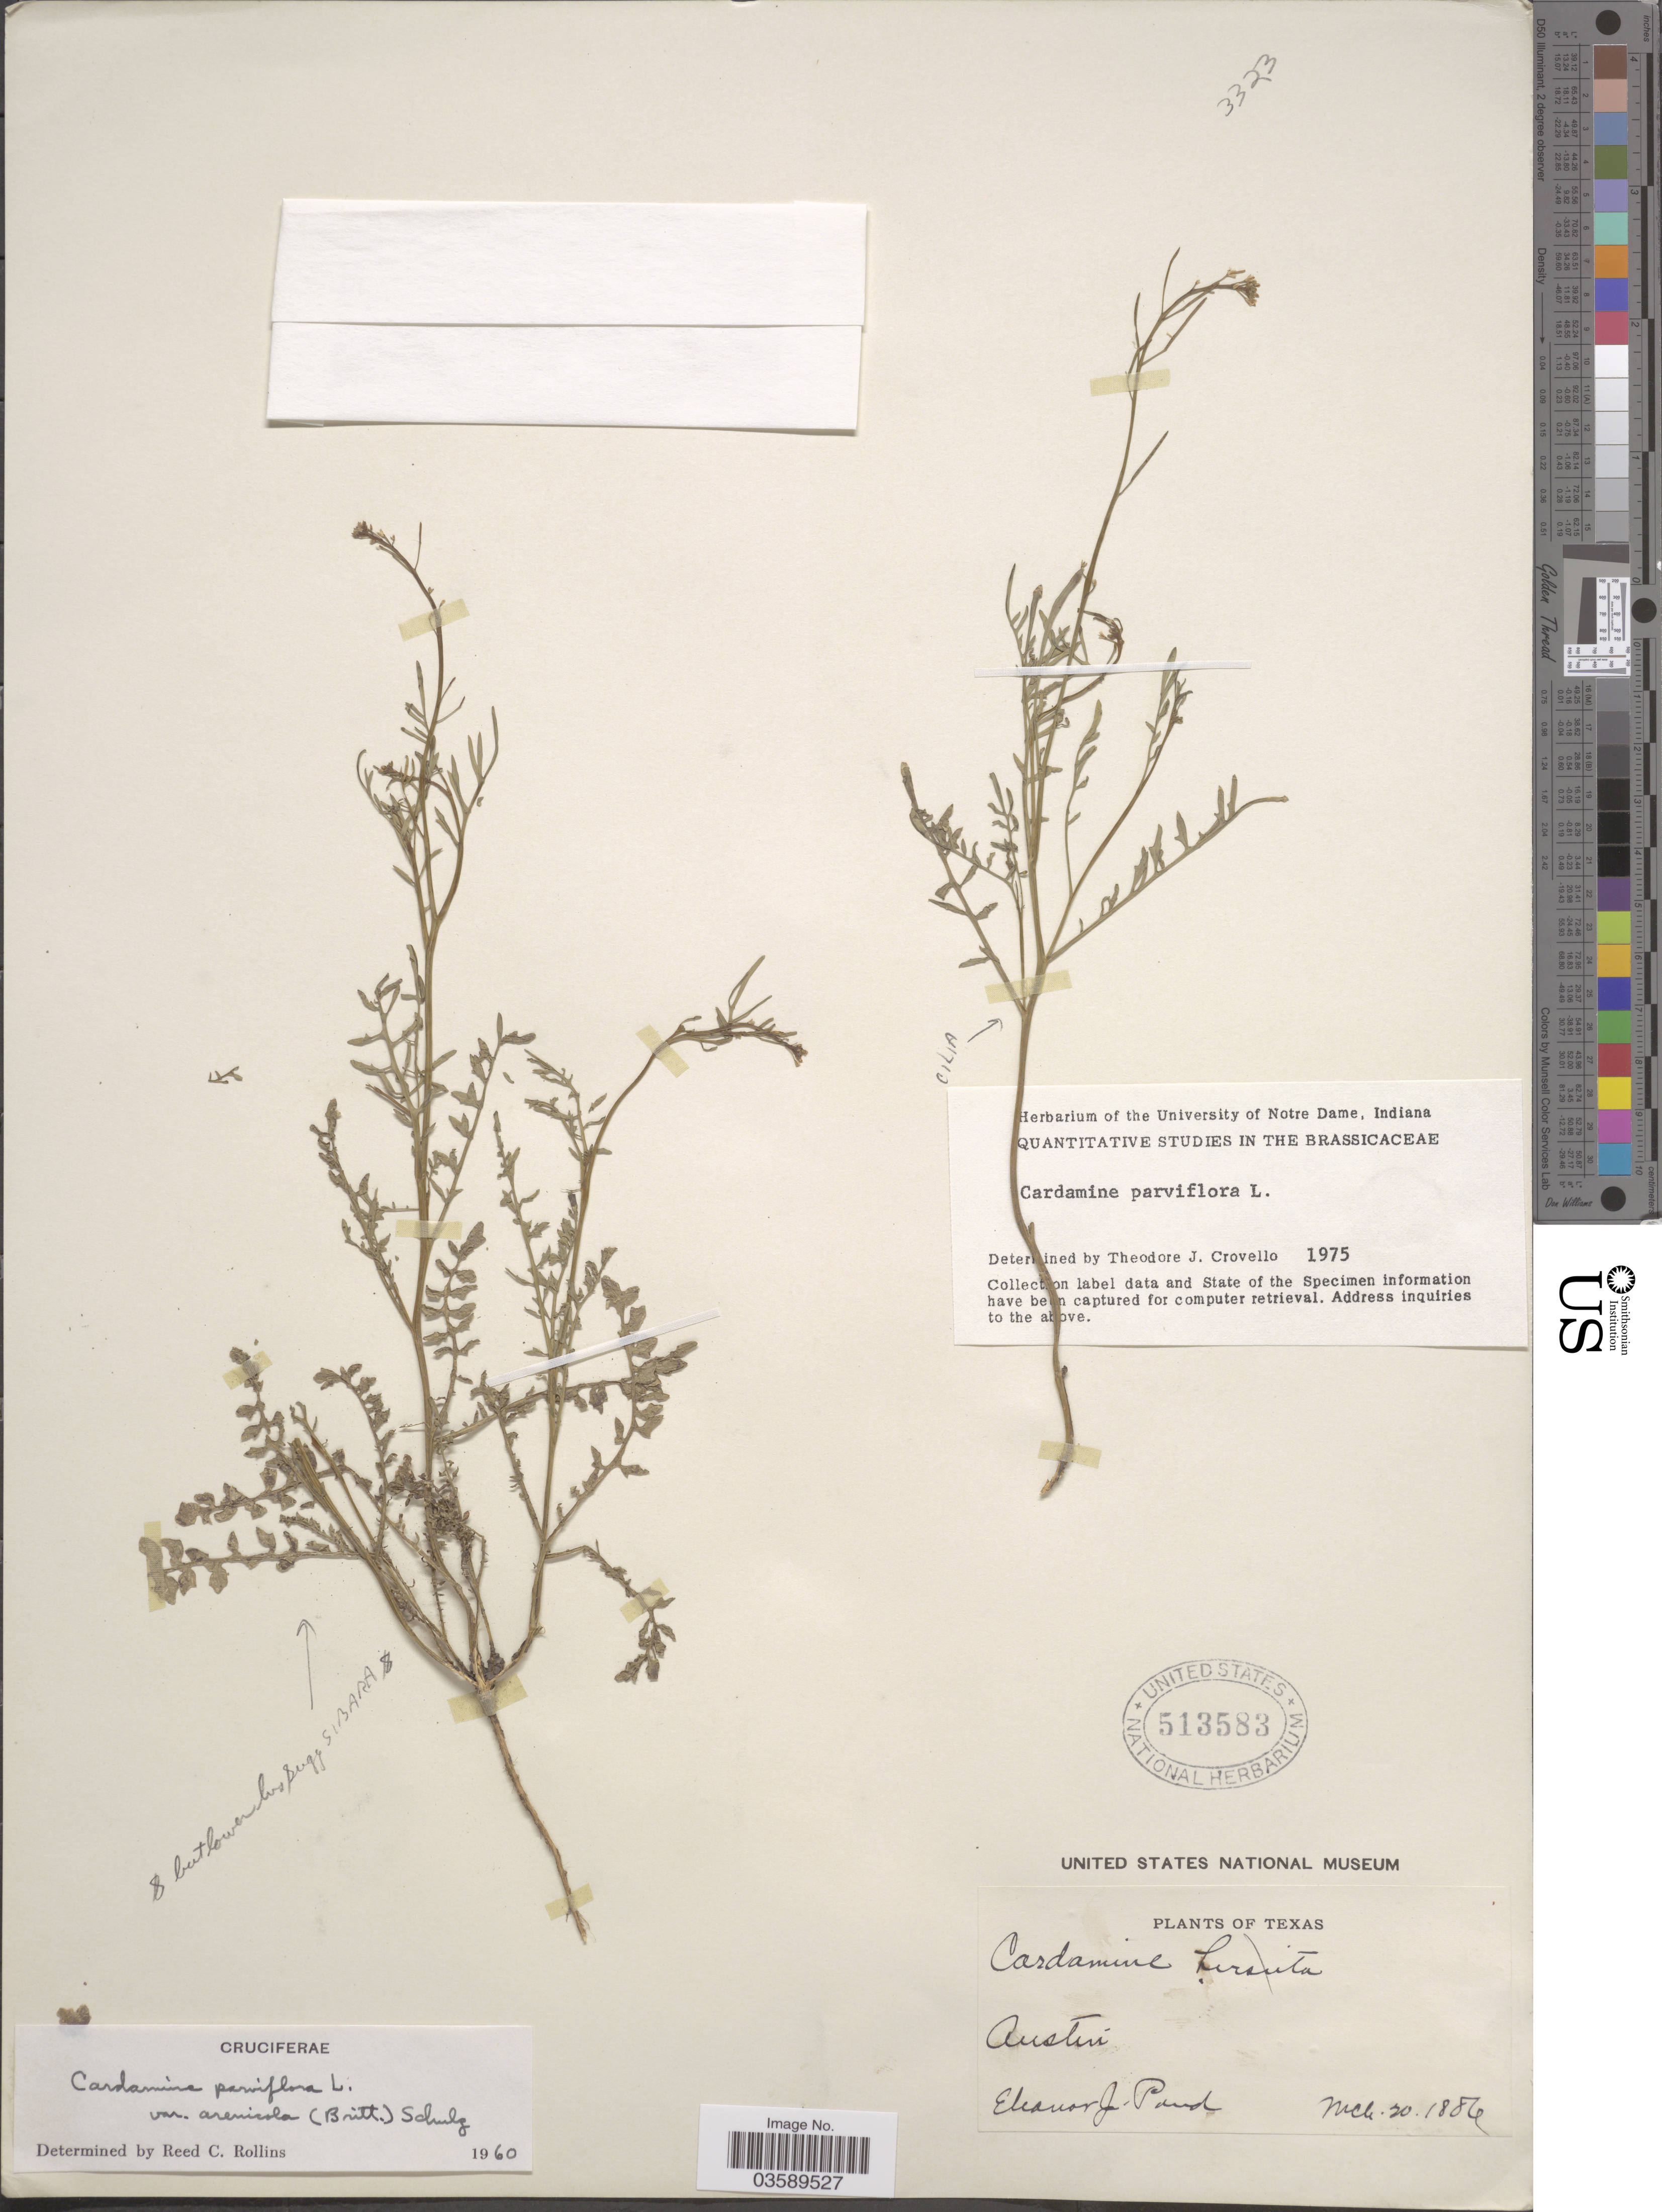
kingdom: Plantae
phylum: Tracheophyta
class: Magnoliopsida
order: Brassicales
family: Brassicaceae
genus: Cardamine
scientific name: Cardamine parviflora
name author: L.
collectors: E. Pond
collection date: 1884-03-20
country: United States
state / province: Texas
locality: Austin.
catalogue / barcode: US 513583